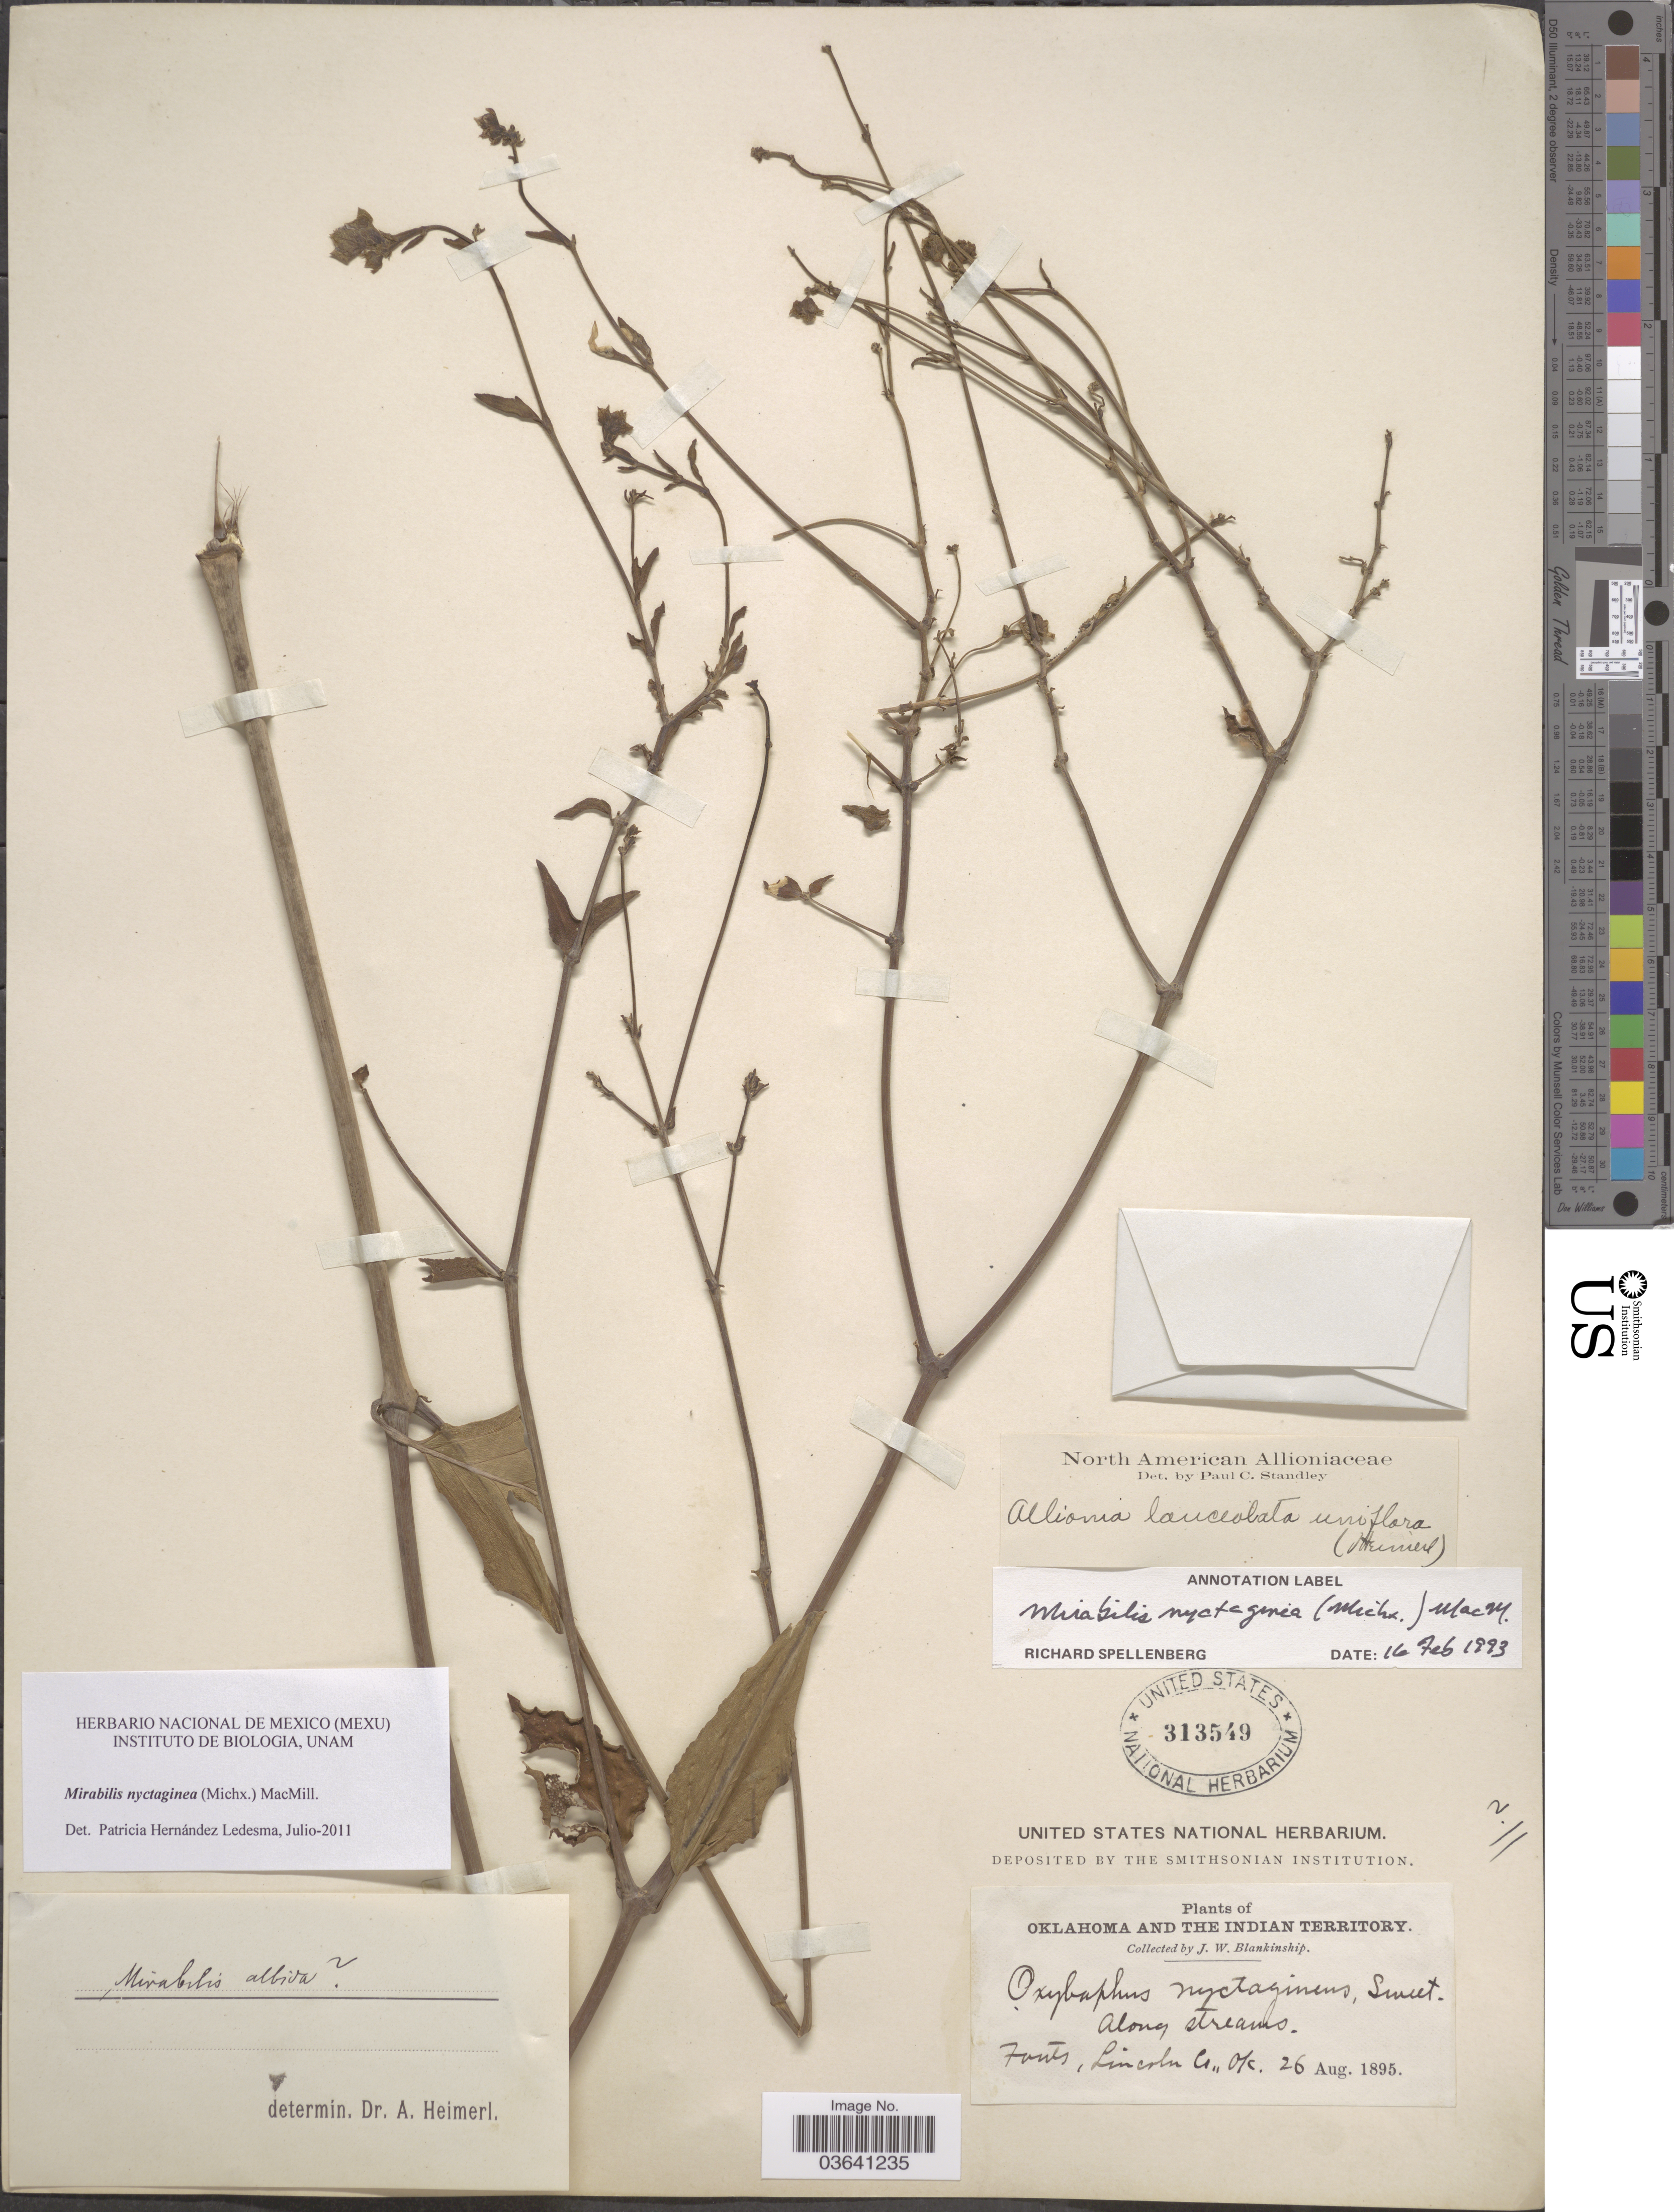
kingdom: Plantae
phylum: Tracheophyta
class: Magnoliopsida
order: Caryophyllales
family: Nyctaginaceae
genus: Mirabilis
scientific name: Mirabilis nyctaginea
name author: (Michx.) MacMill.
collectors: J. W. Blankinship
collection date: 1895-08-26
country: United States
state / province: Oklahoma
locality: Fouts [interpreted], Lincoln Co.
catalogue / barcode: US 313549